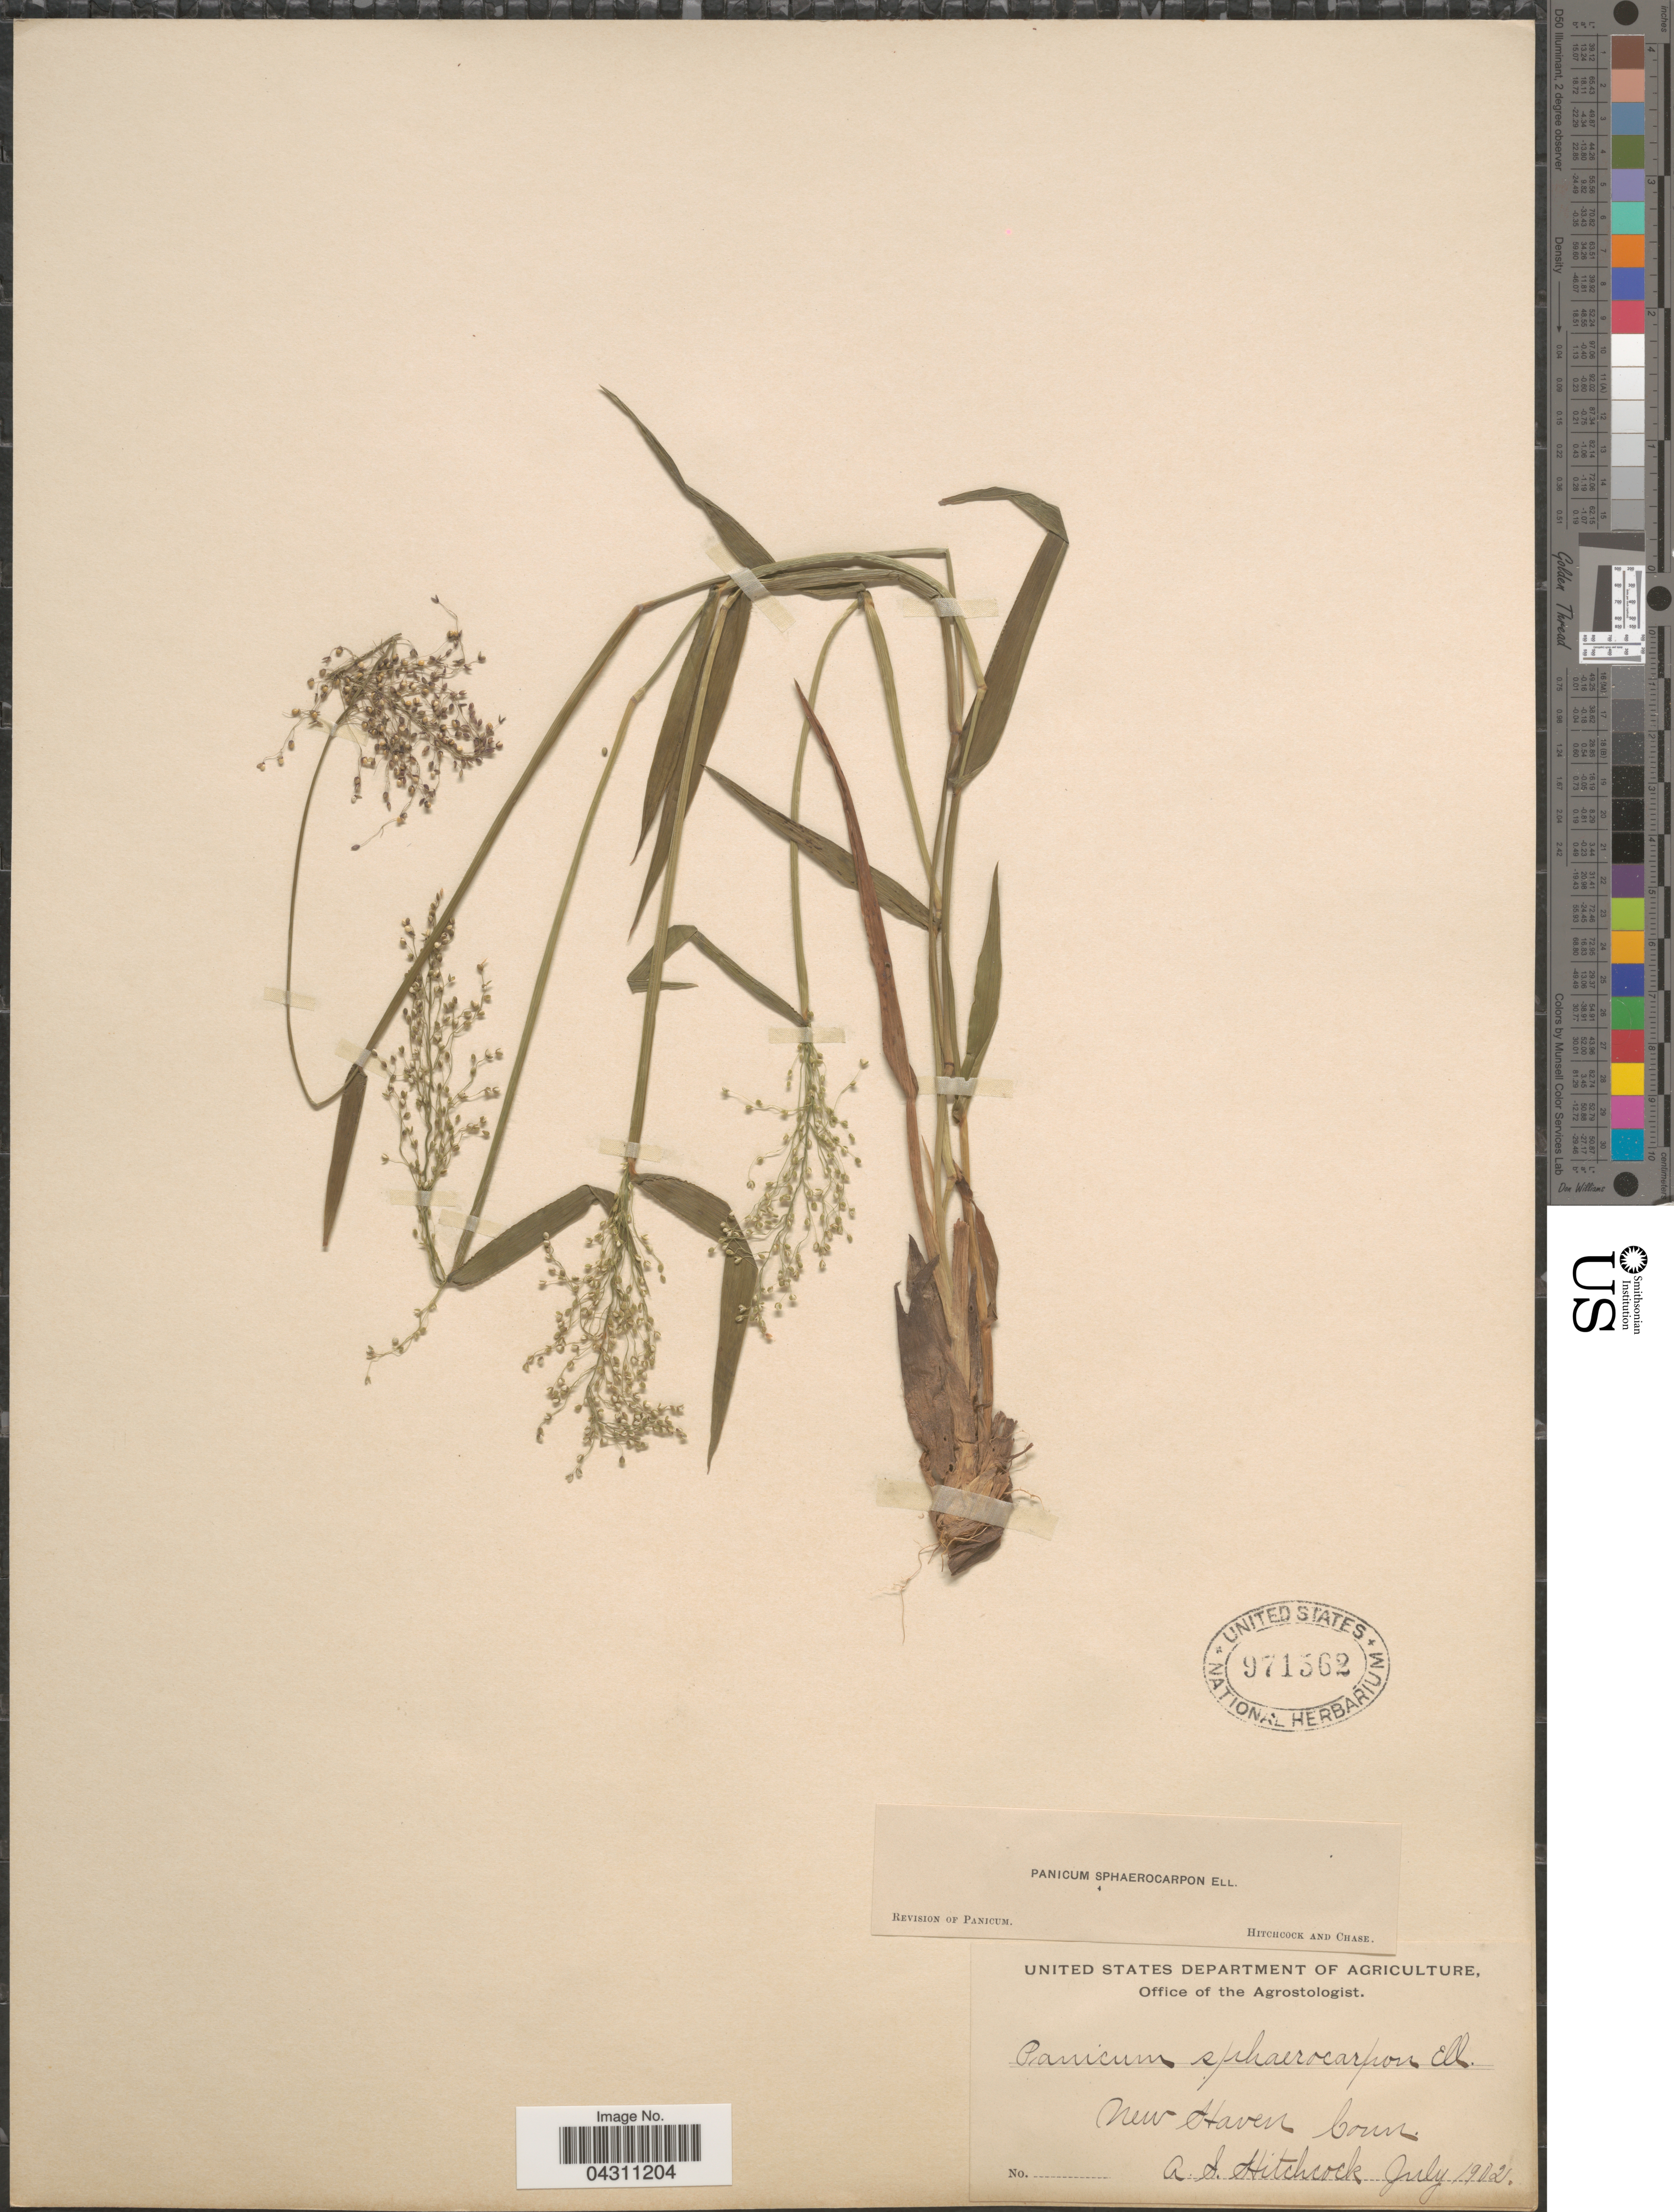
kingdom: Plantae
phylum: Tracheophyta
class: Liliopsida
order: Poales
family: Poaceae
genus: Dichanthelium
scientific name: Dichanthelium sphaerocarpon var. sphaerocarpon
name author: (Elliott) Gould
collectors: A. S. Hitchcock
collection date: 1902-07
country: United States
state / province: Connecticut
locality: New Haven.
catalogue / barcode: US 971562